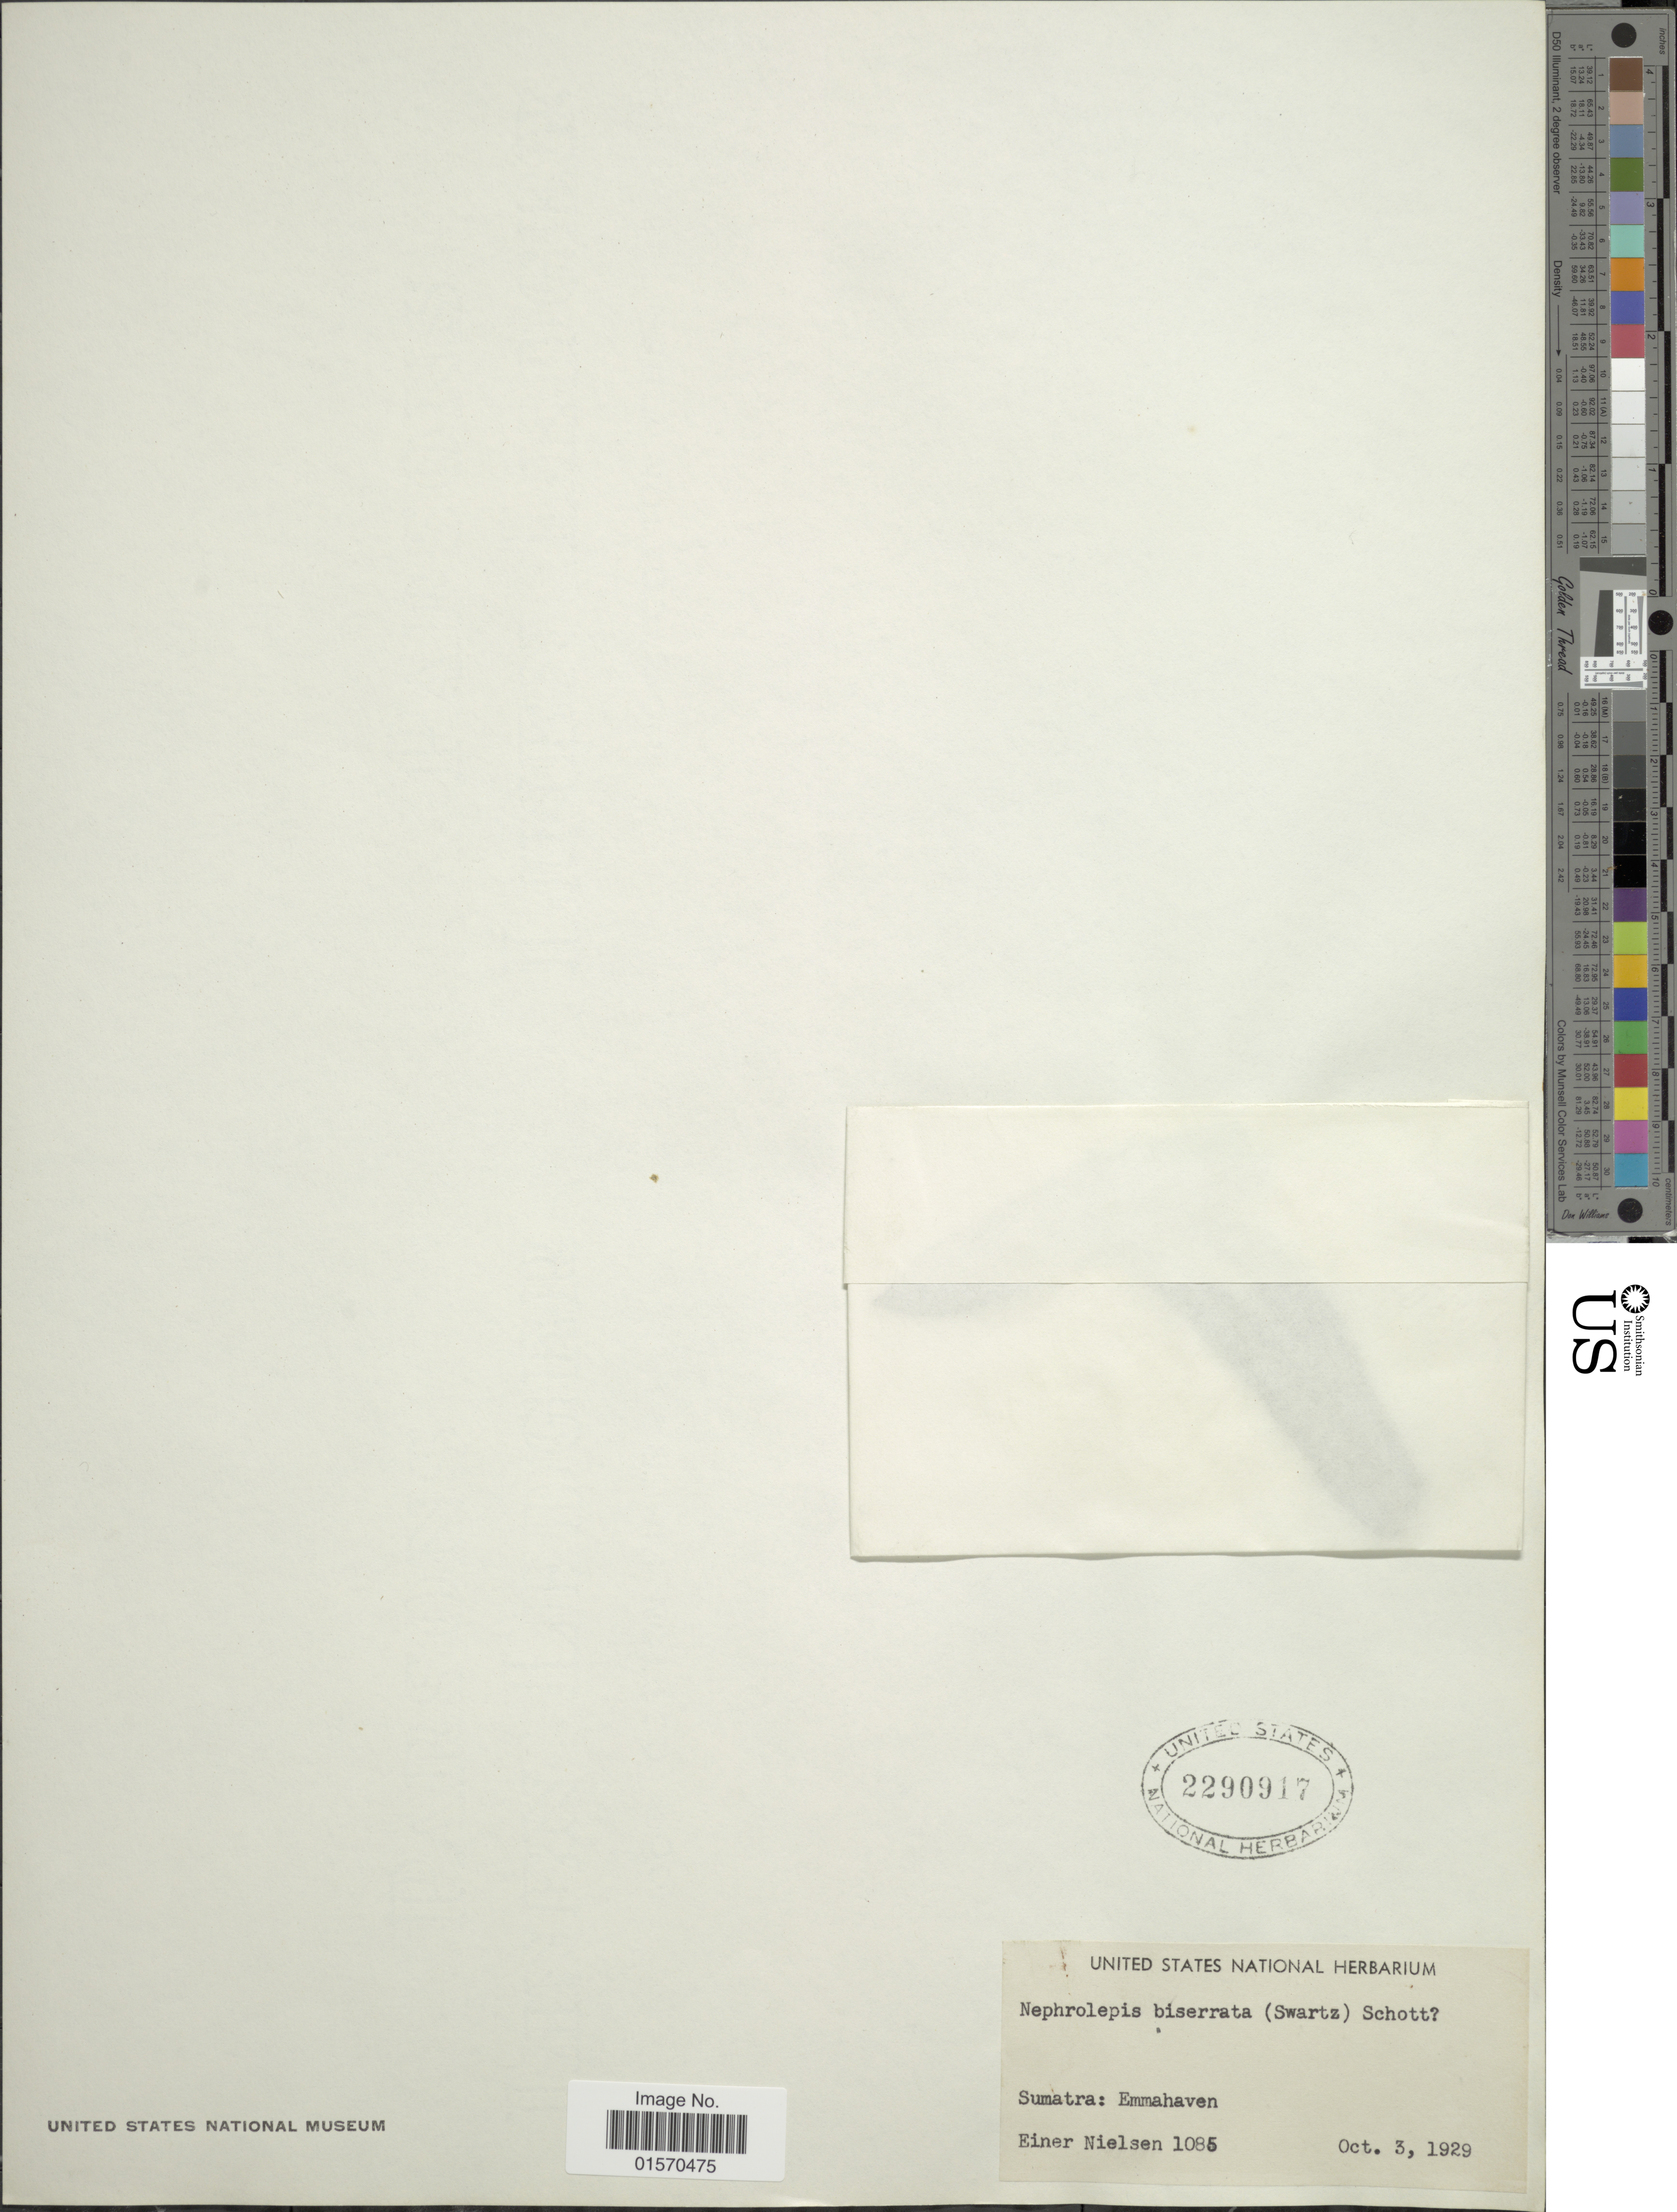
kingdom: Plantae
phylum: Tracheophyta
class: Polypodiopsida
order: Polypodiales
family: Nephrolepidaceae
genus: Nephrolepis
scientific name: Nephrolepis biserrata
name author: (Sw.) Schott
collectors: E. Nielsen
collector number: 1085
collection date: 1929-10-03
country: Indonesia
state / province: Sumatra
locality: Emmahaven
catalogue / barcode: US 2290917